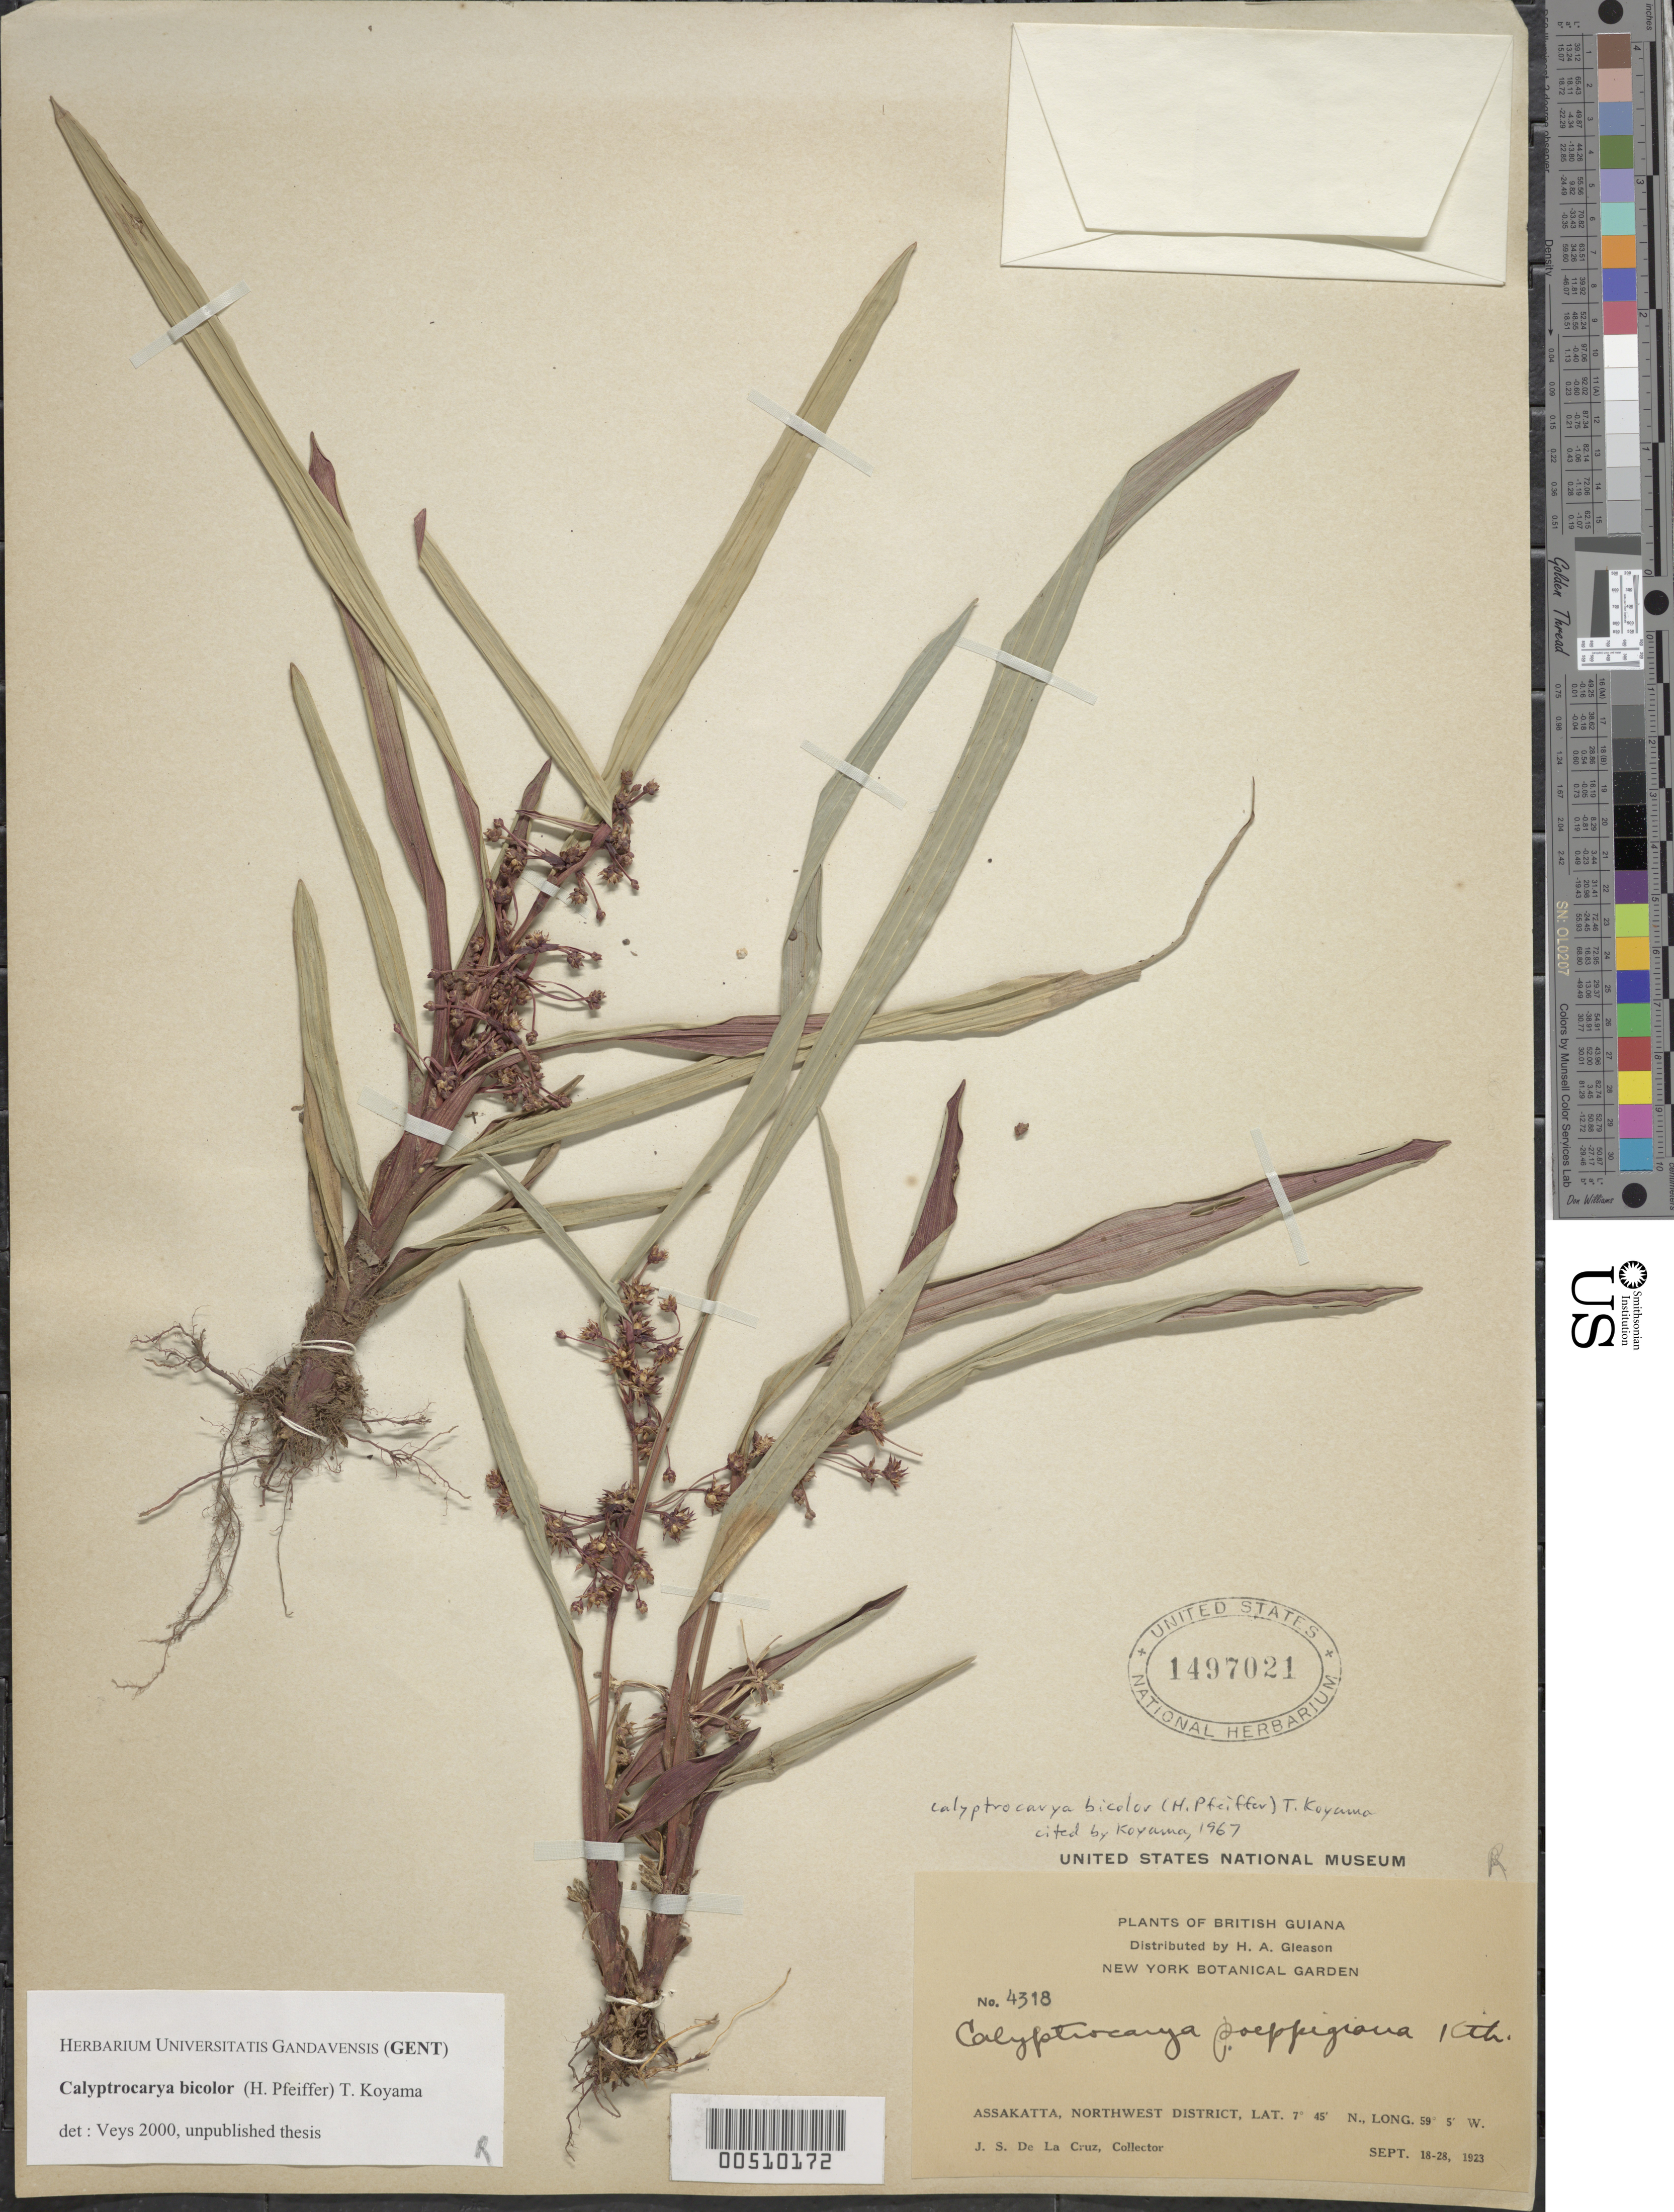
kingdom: Plantae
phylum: Tracheophyta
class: Liliopsida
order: Poales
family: Cyperaceae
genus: Calyptrocarya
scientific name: Calyptrocarya bicolor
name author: (H. Pfeiff.) T. Koyama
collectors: J. S. de la Cruz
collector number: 4318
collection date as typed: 18 May 1923 to 23 May 1923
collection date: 1923-05-18/1923-05-23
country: Guyana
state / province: Barima-Waini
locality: Assakatta. [In former Northwest Region.]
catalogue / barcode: US 1497021